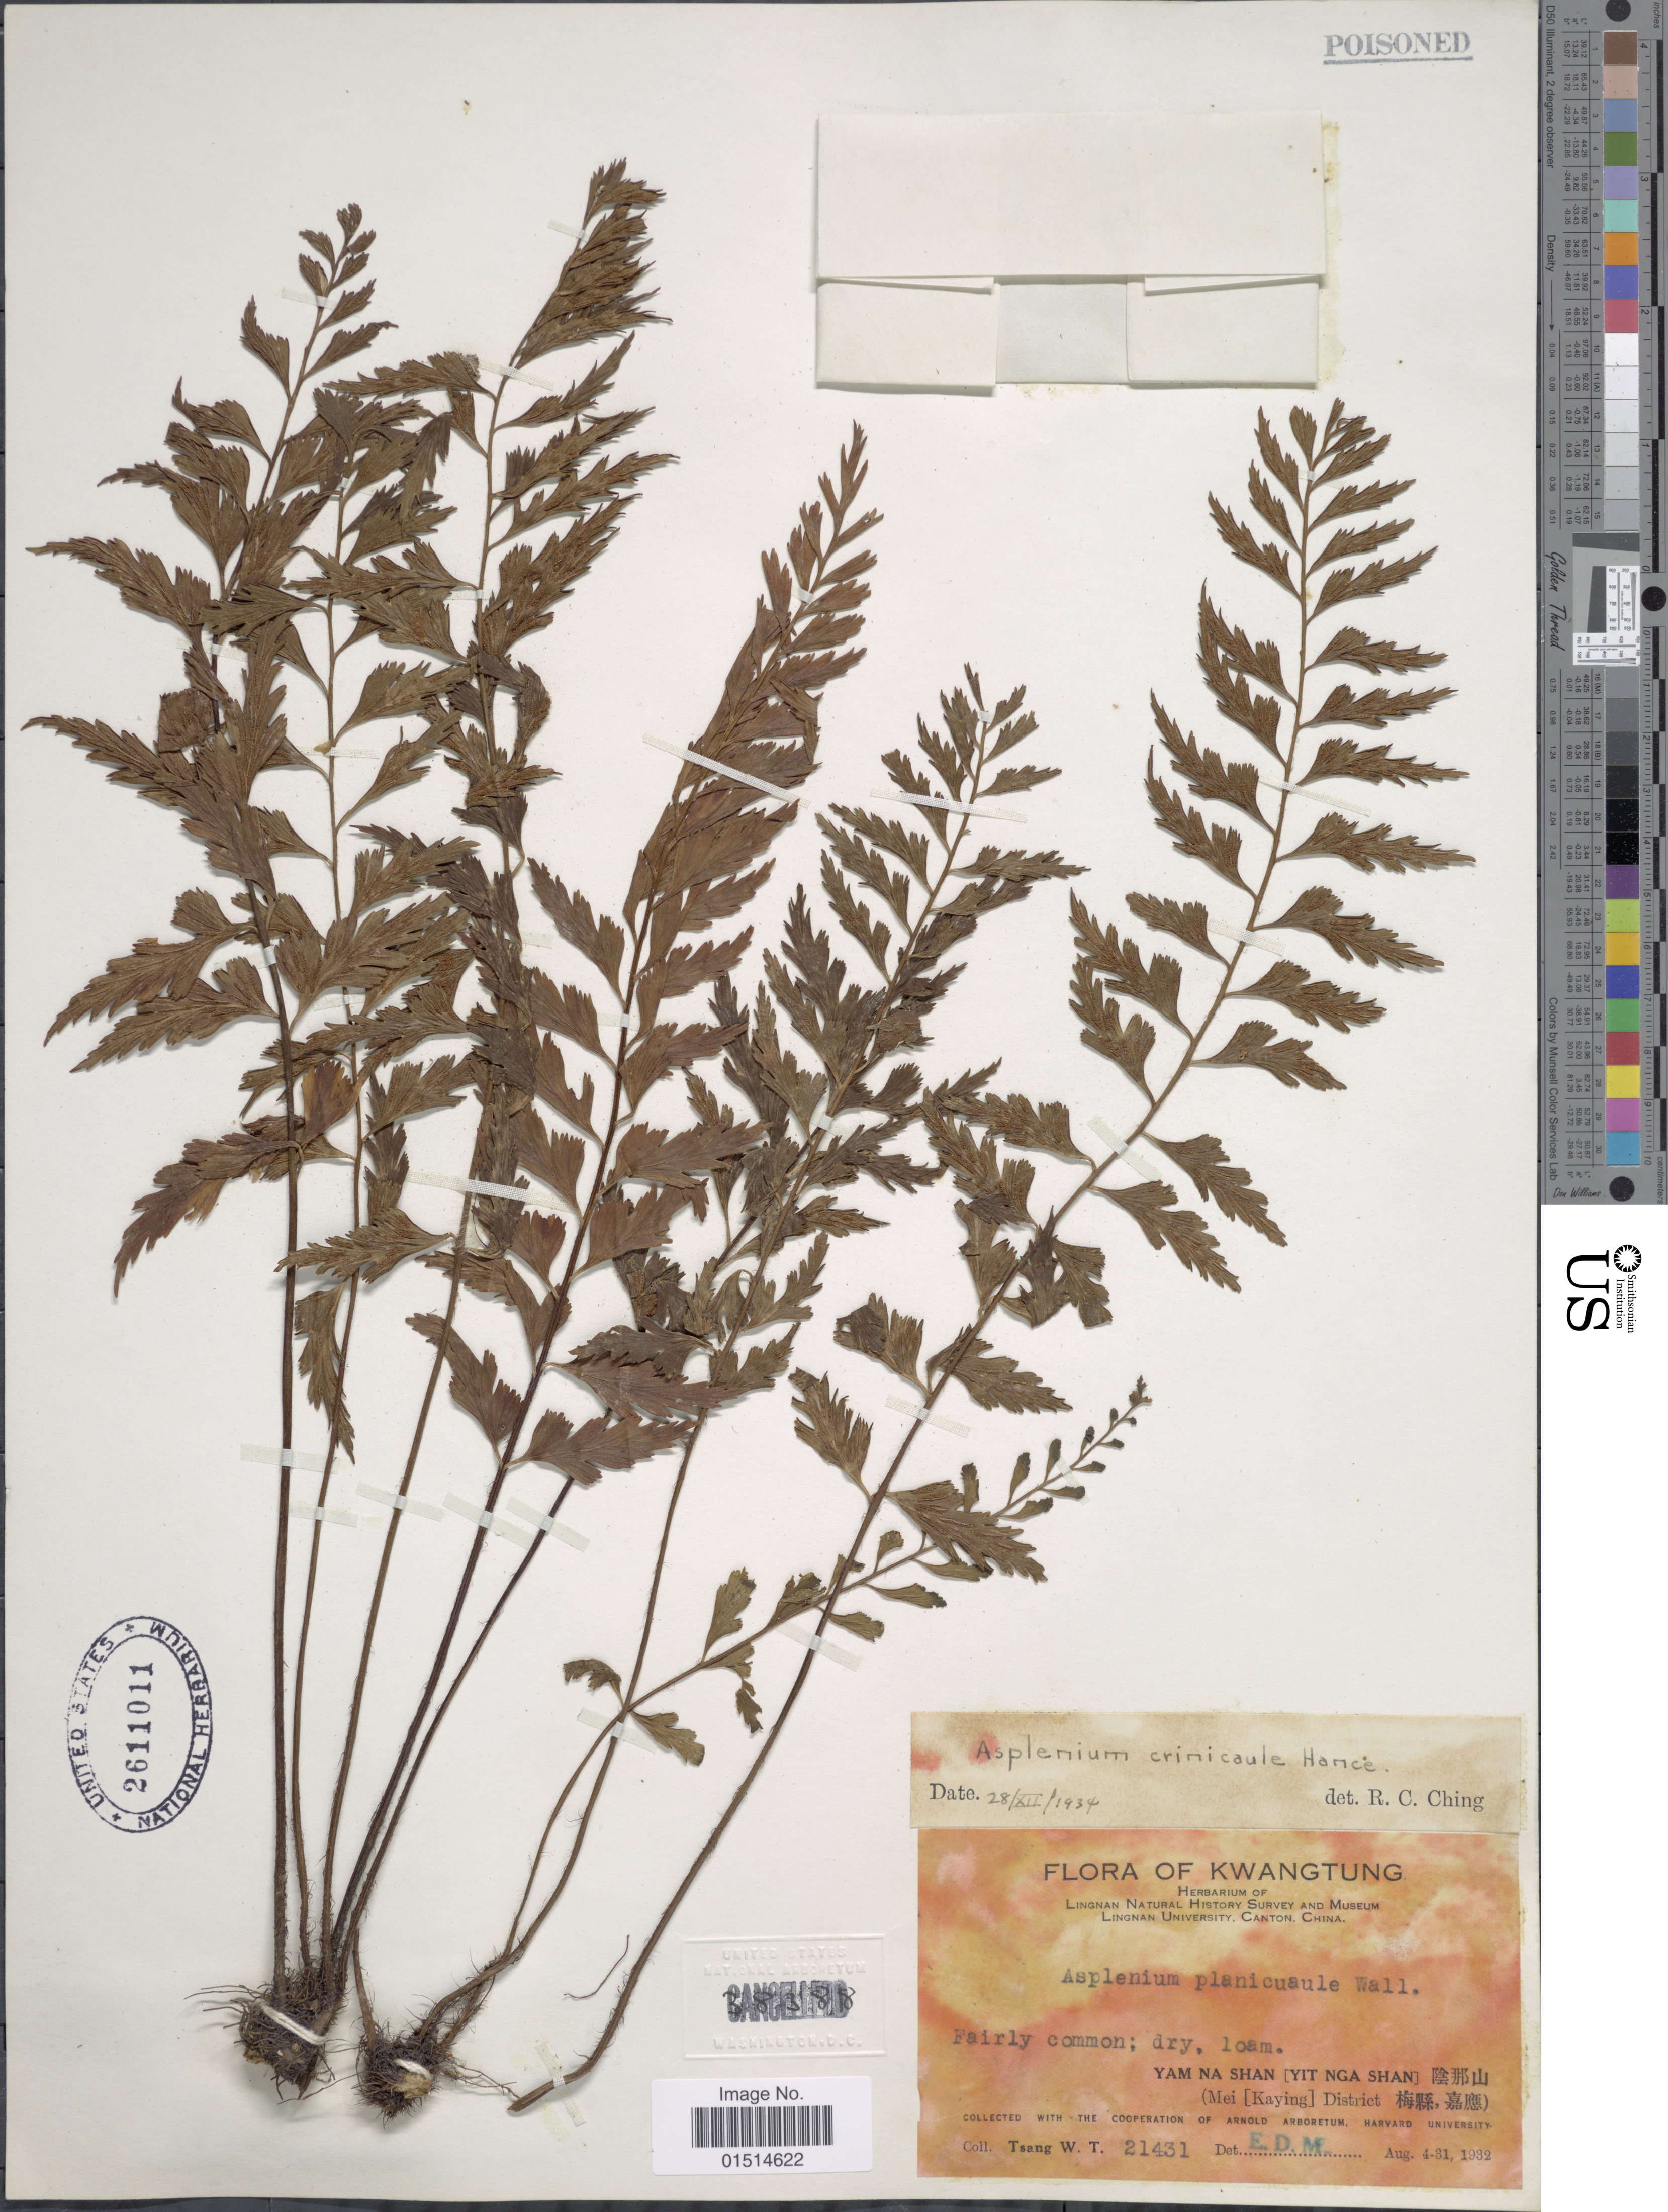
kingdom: Plantae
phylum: Tracheophyta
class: Polypodiopsida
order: Polypodiales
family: Aspleniaceae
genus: Asplenium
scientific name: Asplenium crinicaule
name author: Hance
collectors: W. T. Tsang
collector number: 21431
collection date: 1932-08-04/1932-08-31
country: China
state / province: Guangxi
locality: Kwangtung, Yam Na Shan (Yit Nga Shan) (Mei [Kaying] District)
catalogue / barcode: US 2611011